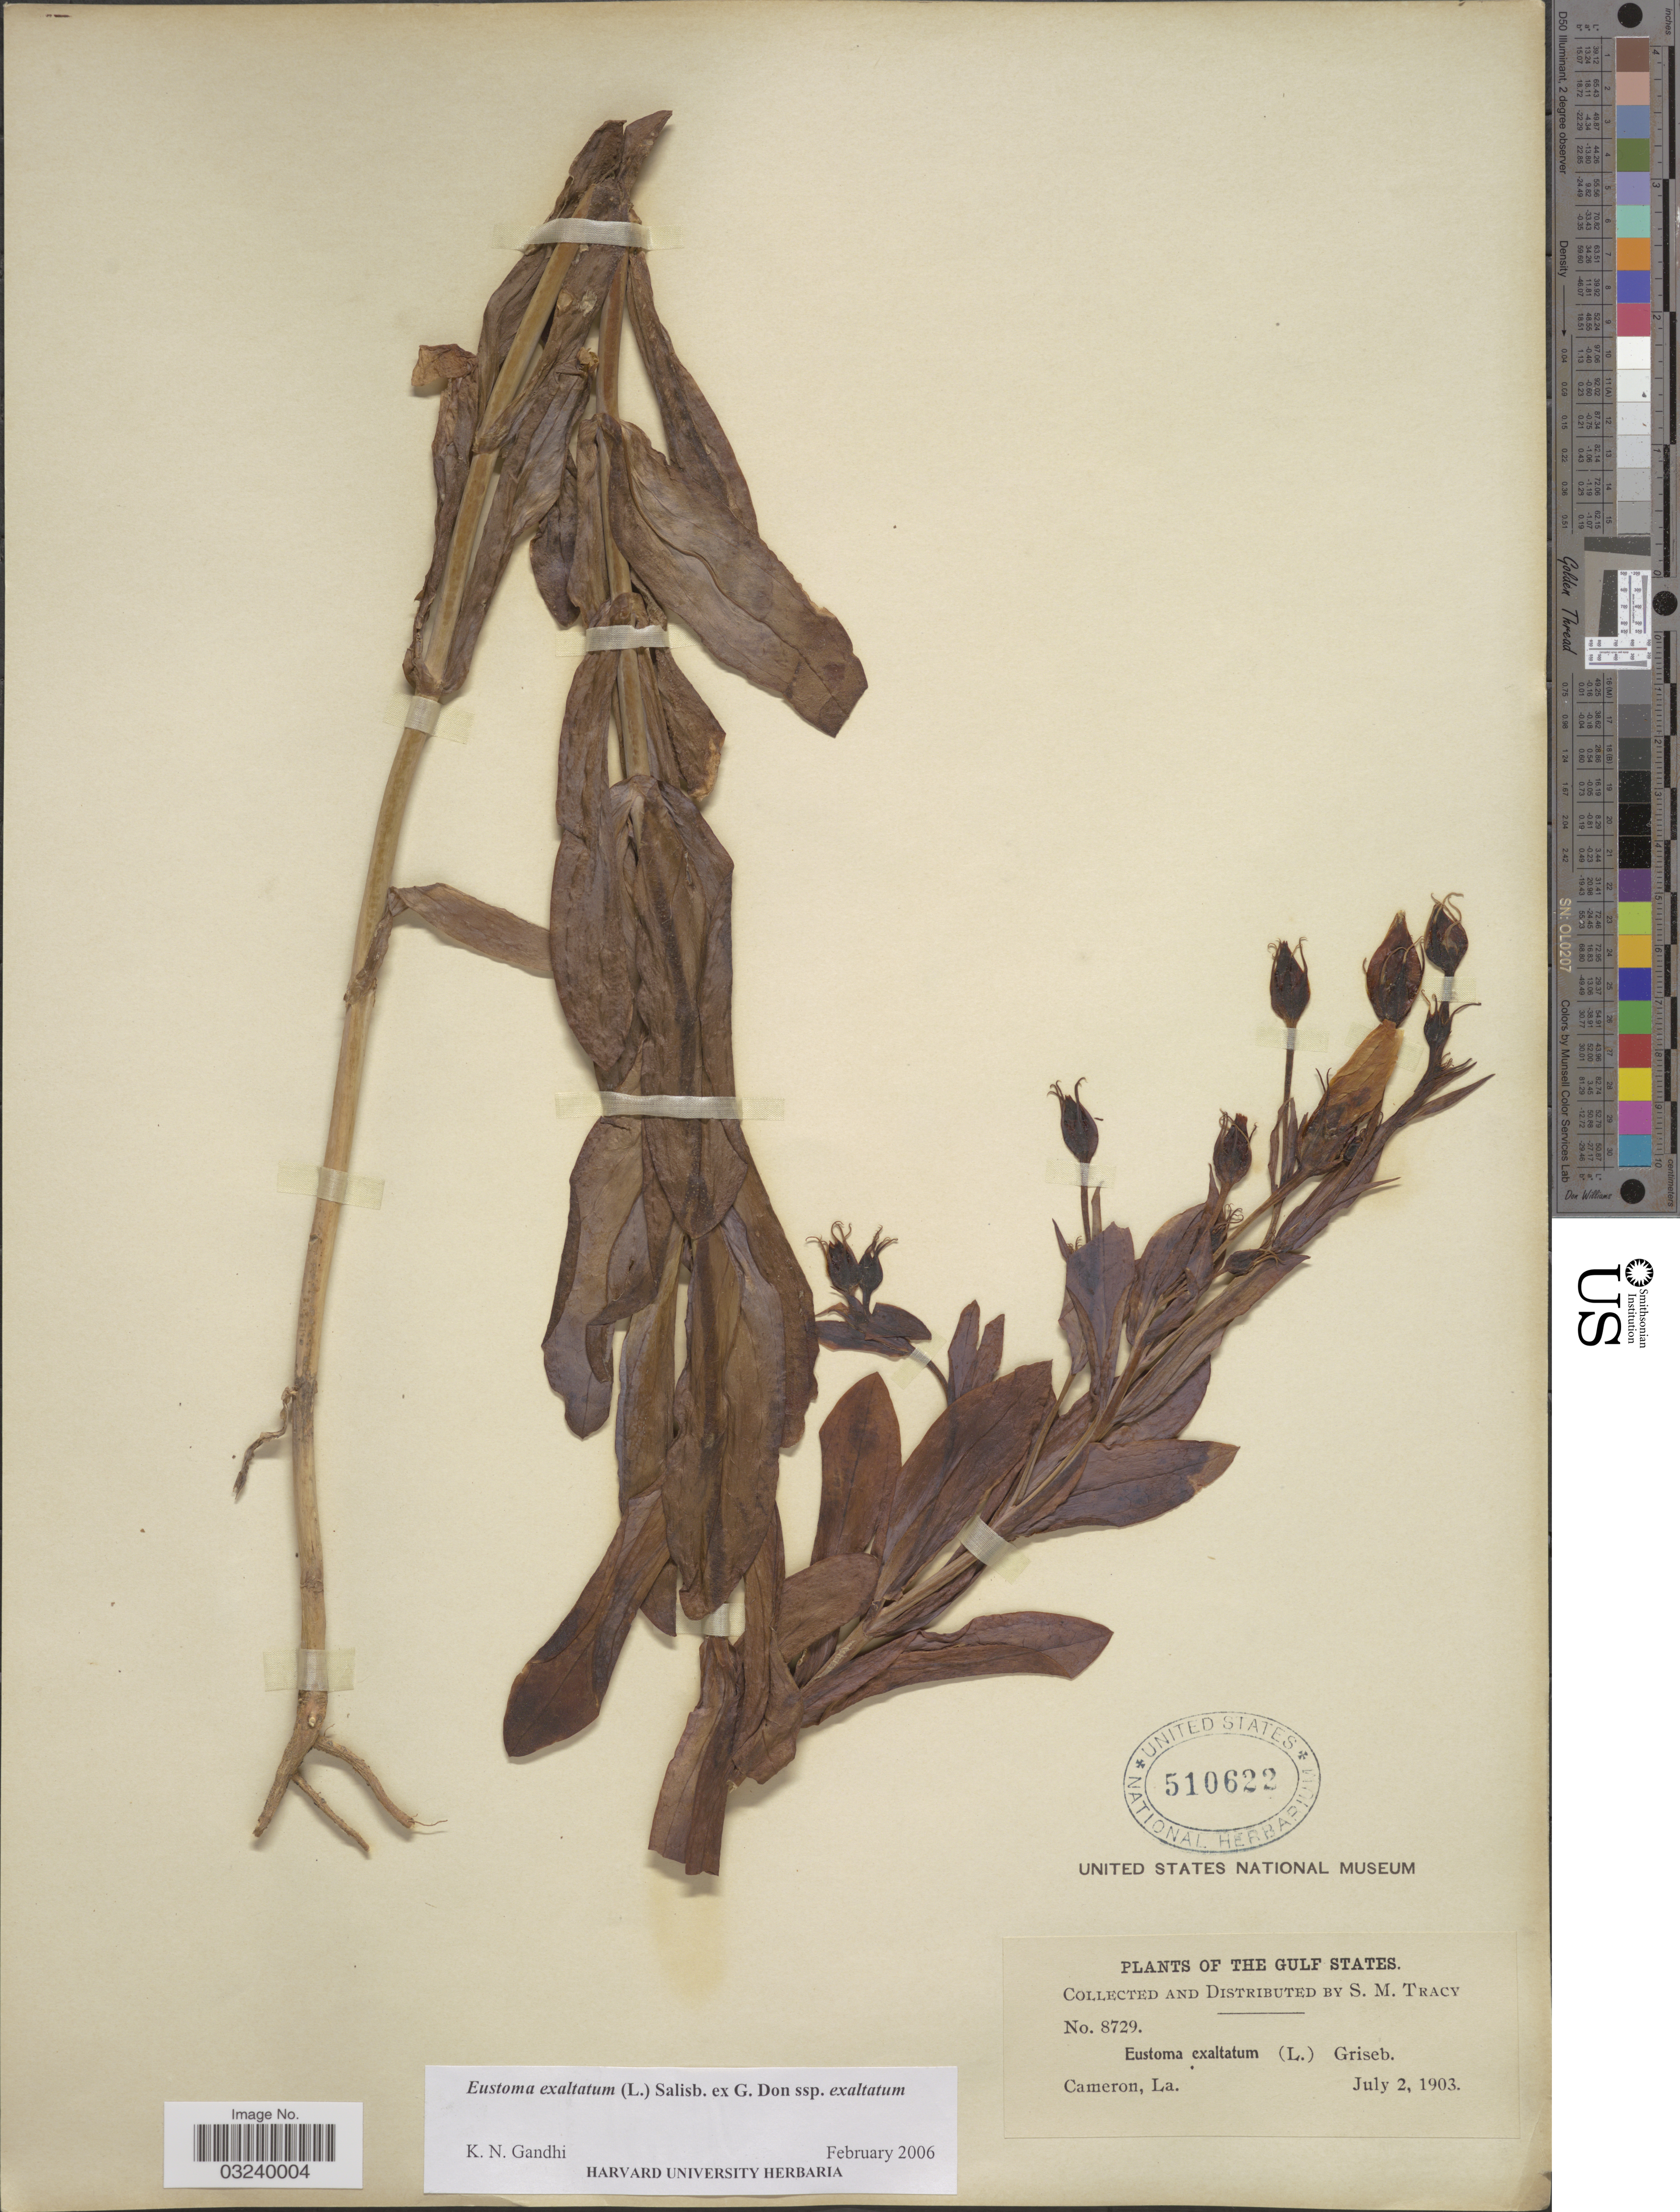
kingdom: Plantae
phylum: Tracheophyta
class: Magnoliopsida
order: Gentianales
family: Gentianaceae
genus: Eustoma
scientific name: Eustoma exaltatum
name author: (L.) Salisb. ex Don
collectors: S. M. Tracy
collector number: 8729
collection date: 1903-07-02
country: United States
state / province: Louisiana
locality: The Gulf States, Cameron, La.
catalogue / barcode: US 510622